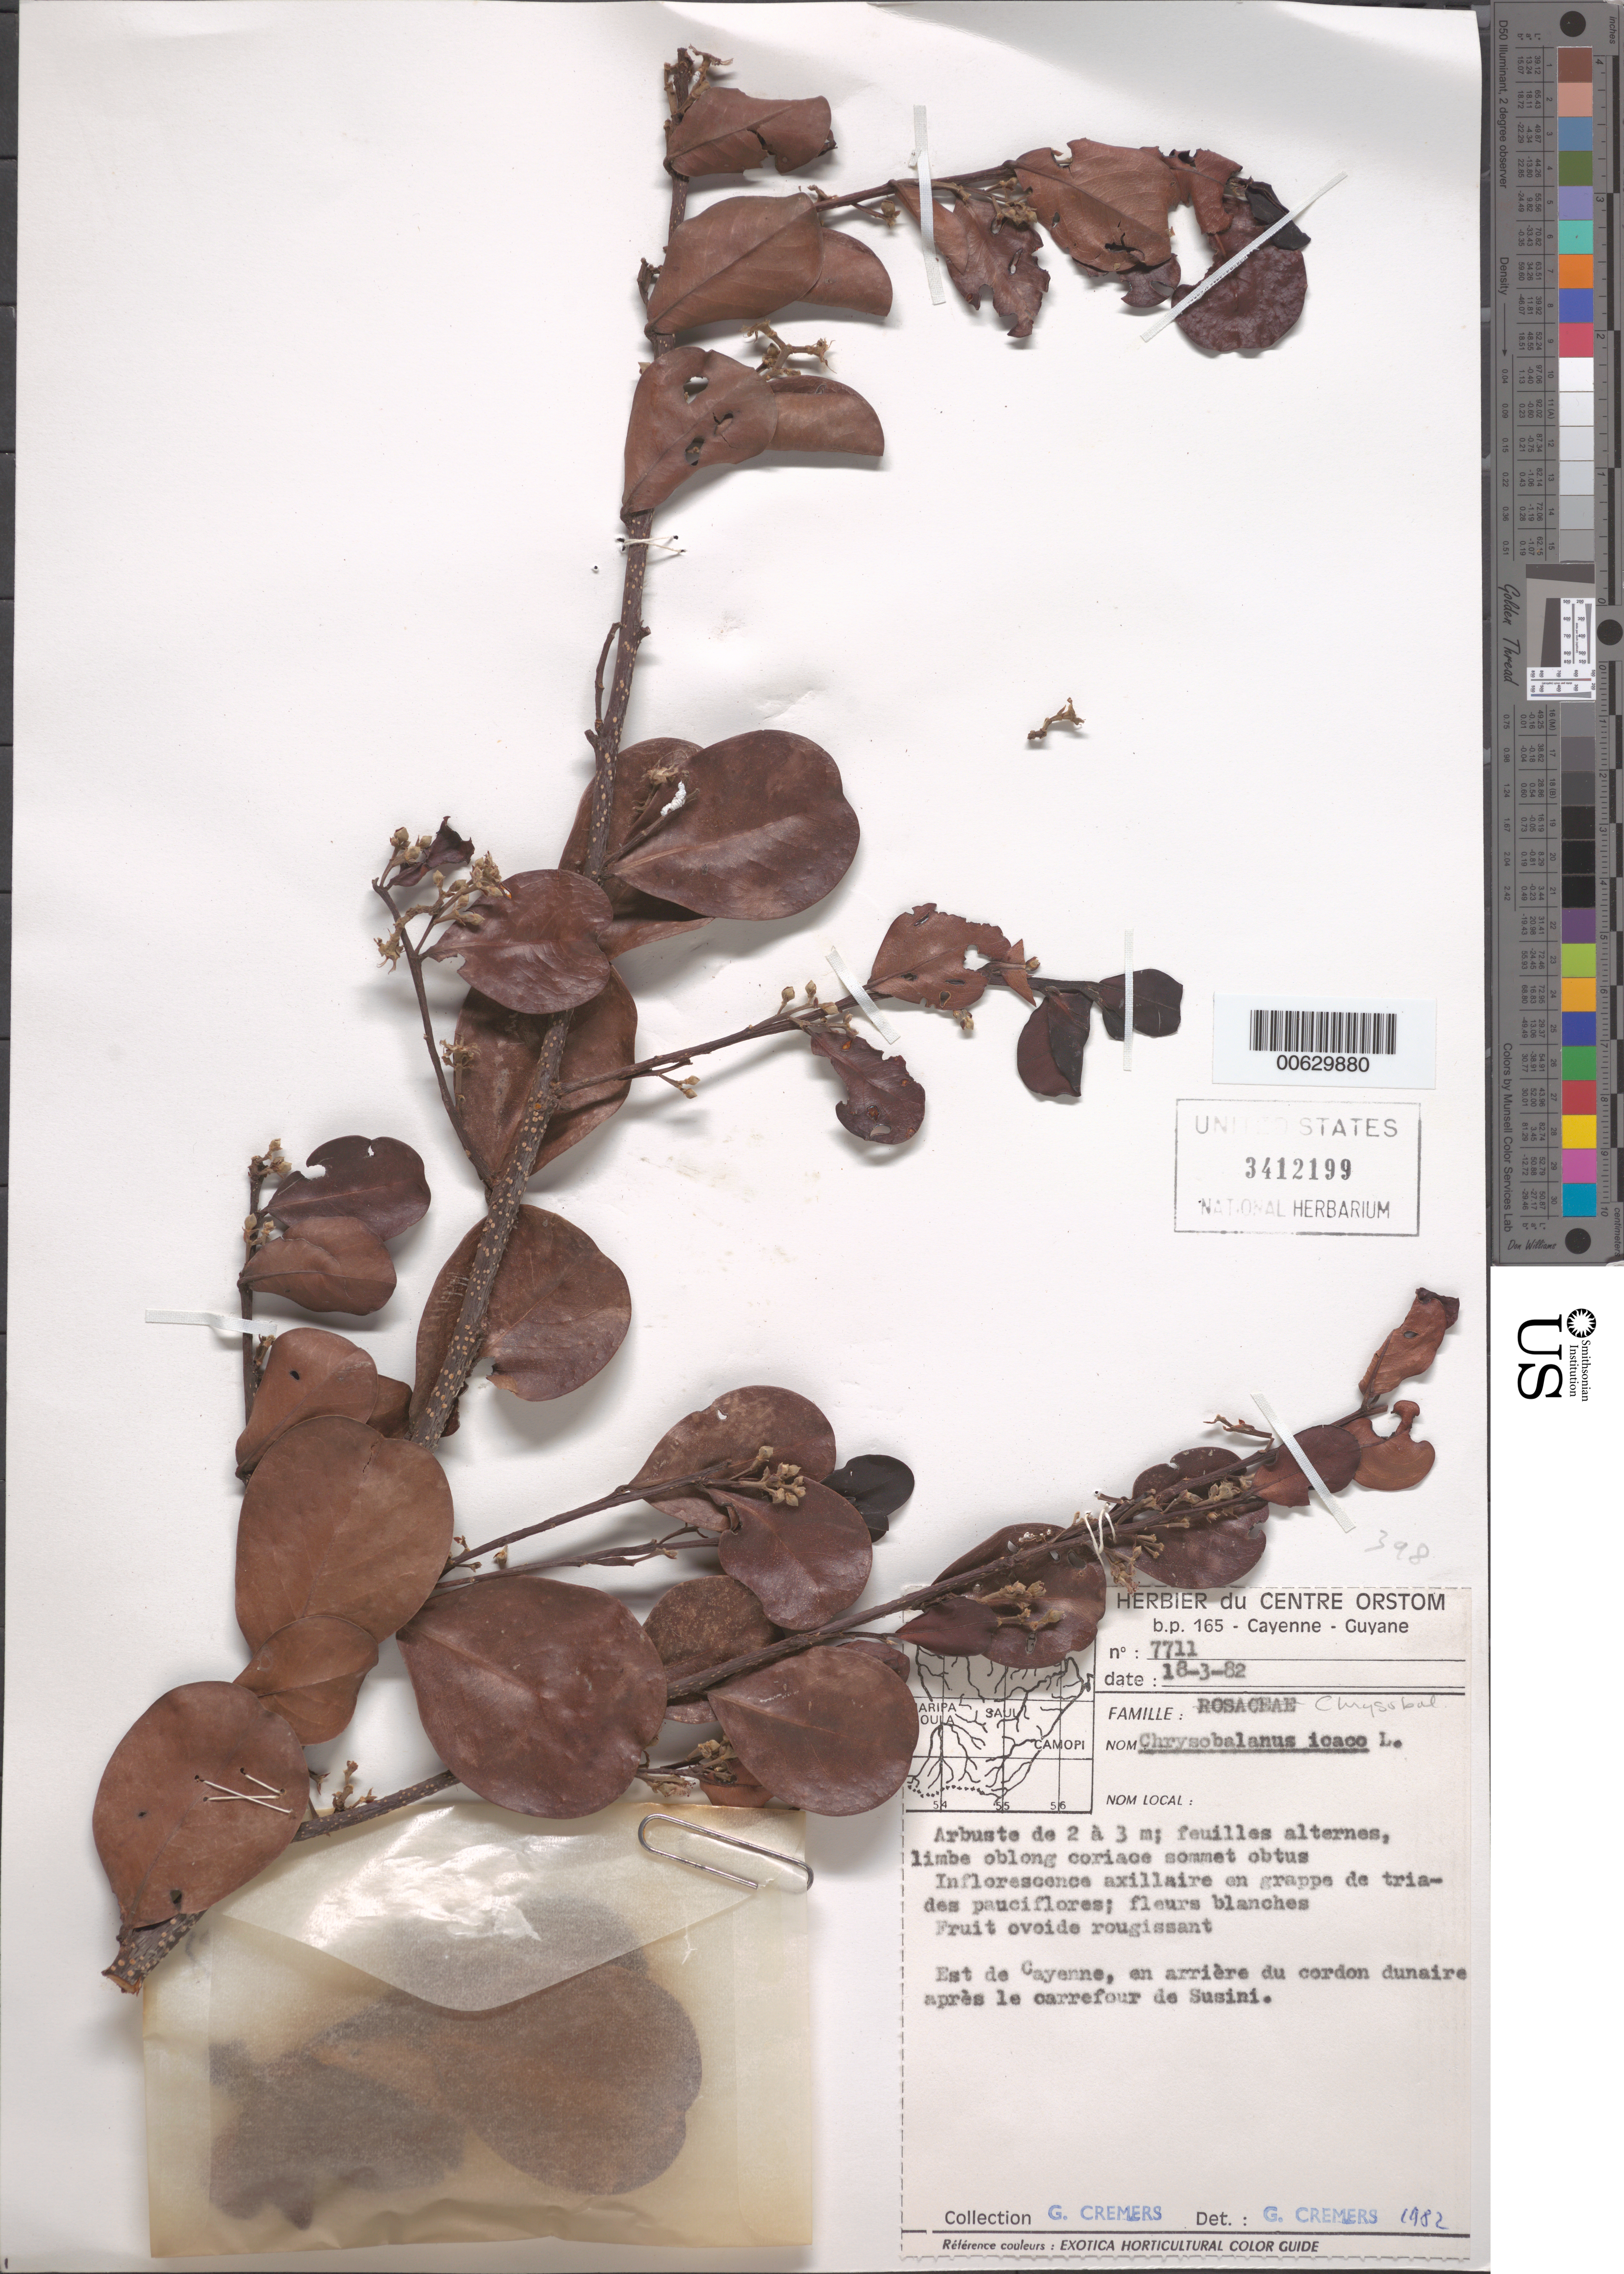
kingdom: Plantae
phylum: Tracheophyta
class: Magnoliopsida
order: Malpighiales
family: Chrysobalanaceae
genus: Chrysobalanus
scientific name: Chrysobalanus icaco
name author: L.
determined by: Cremers, Georges A.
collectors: G. Cremers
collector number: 7711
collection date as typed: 18-Mar-82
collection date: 1982-03-18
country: French Guiana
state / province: Cayenne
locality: Cayenne, E of, road to Susini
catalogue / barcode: US 3412199